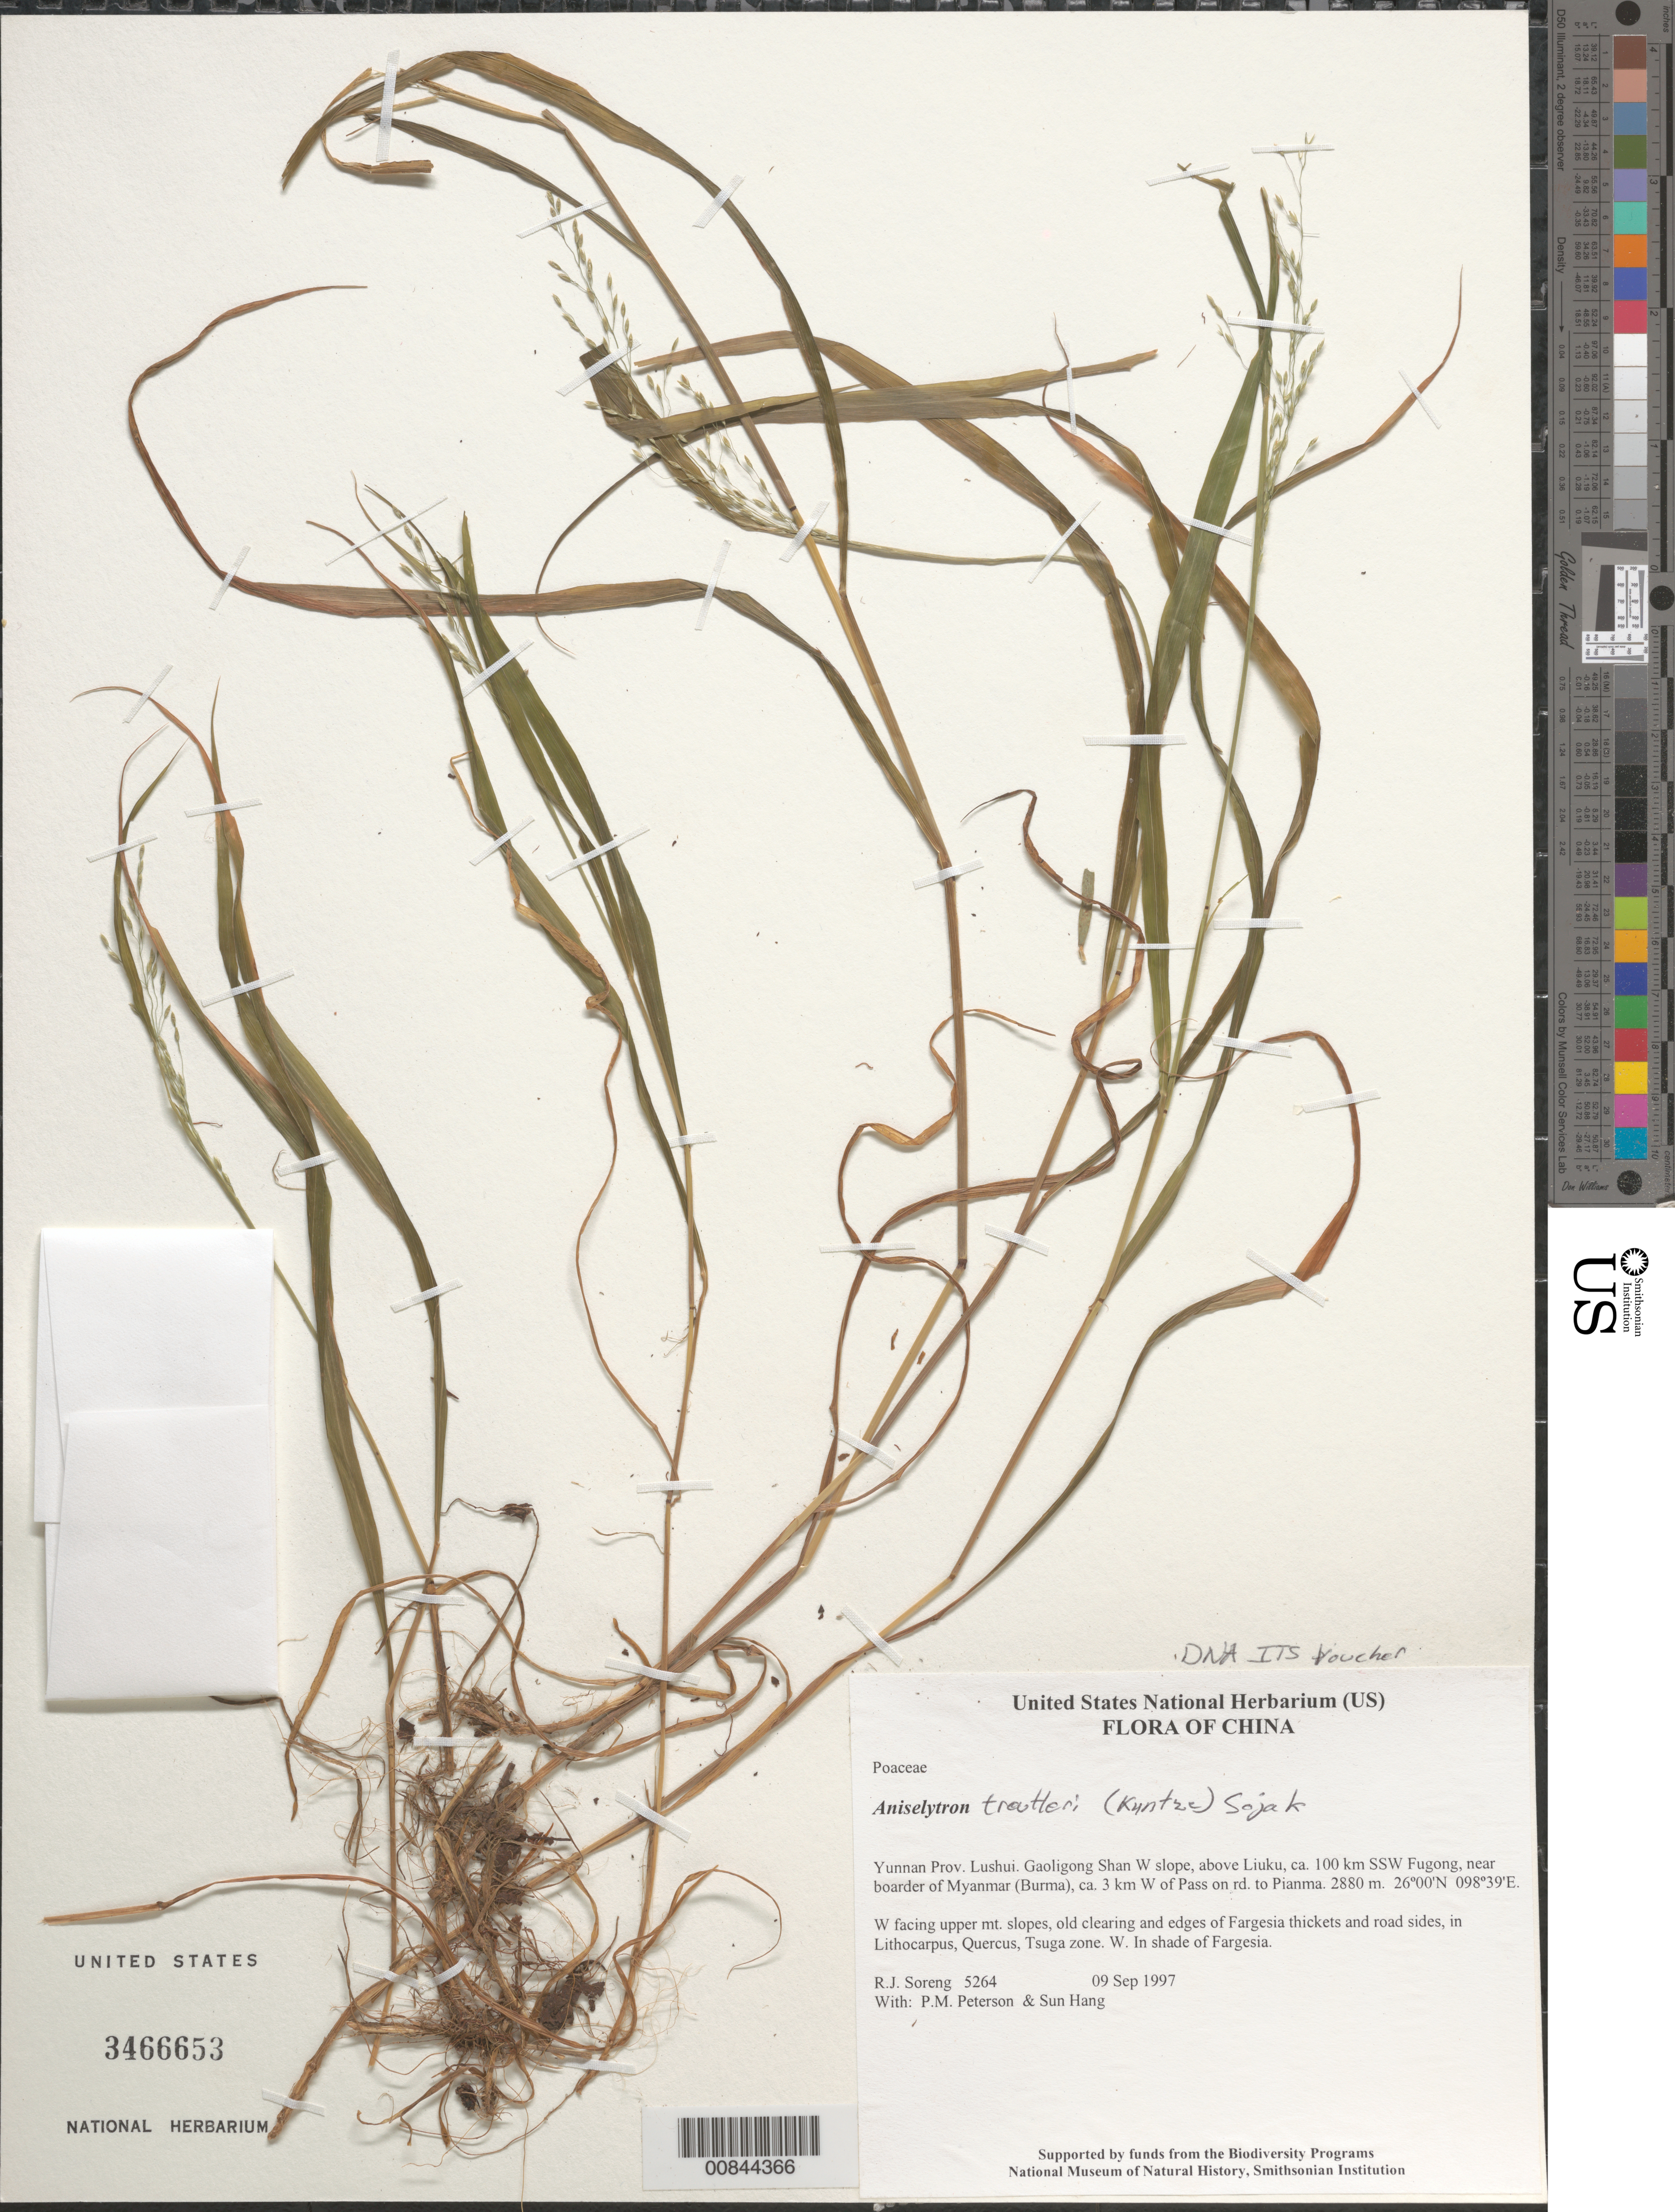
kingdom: Plantae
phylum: Tracheophyta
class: Liliopsida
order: Poales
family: Poaceae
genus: Aniselytron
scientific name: Aniselytron treutleri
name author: (Kuntze) Soják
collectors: R. J. Soreng, P. M. Peterson & Sun Hang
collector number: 5264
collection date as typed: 09 Sep 1997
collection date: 1997-09-09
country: China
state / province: Yunnan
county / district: Lushui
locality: Gaoligong Shan W slope, above Liuku, ca. 100 km SSW Fugong, near boarder of Myanmar (Burma), ca. 3 km W of Pass on rd. to Pianma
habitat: W facing upper mt. slopes, old clearing and edges of Fargesia thickets and road sides, in Lithocarpus, Quercus, Tsuga zone. W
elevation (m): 2880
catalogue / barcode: US 3466653